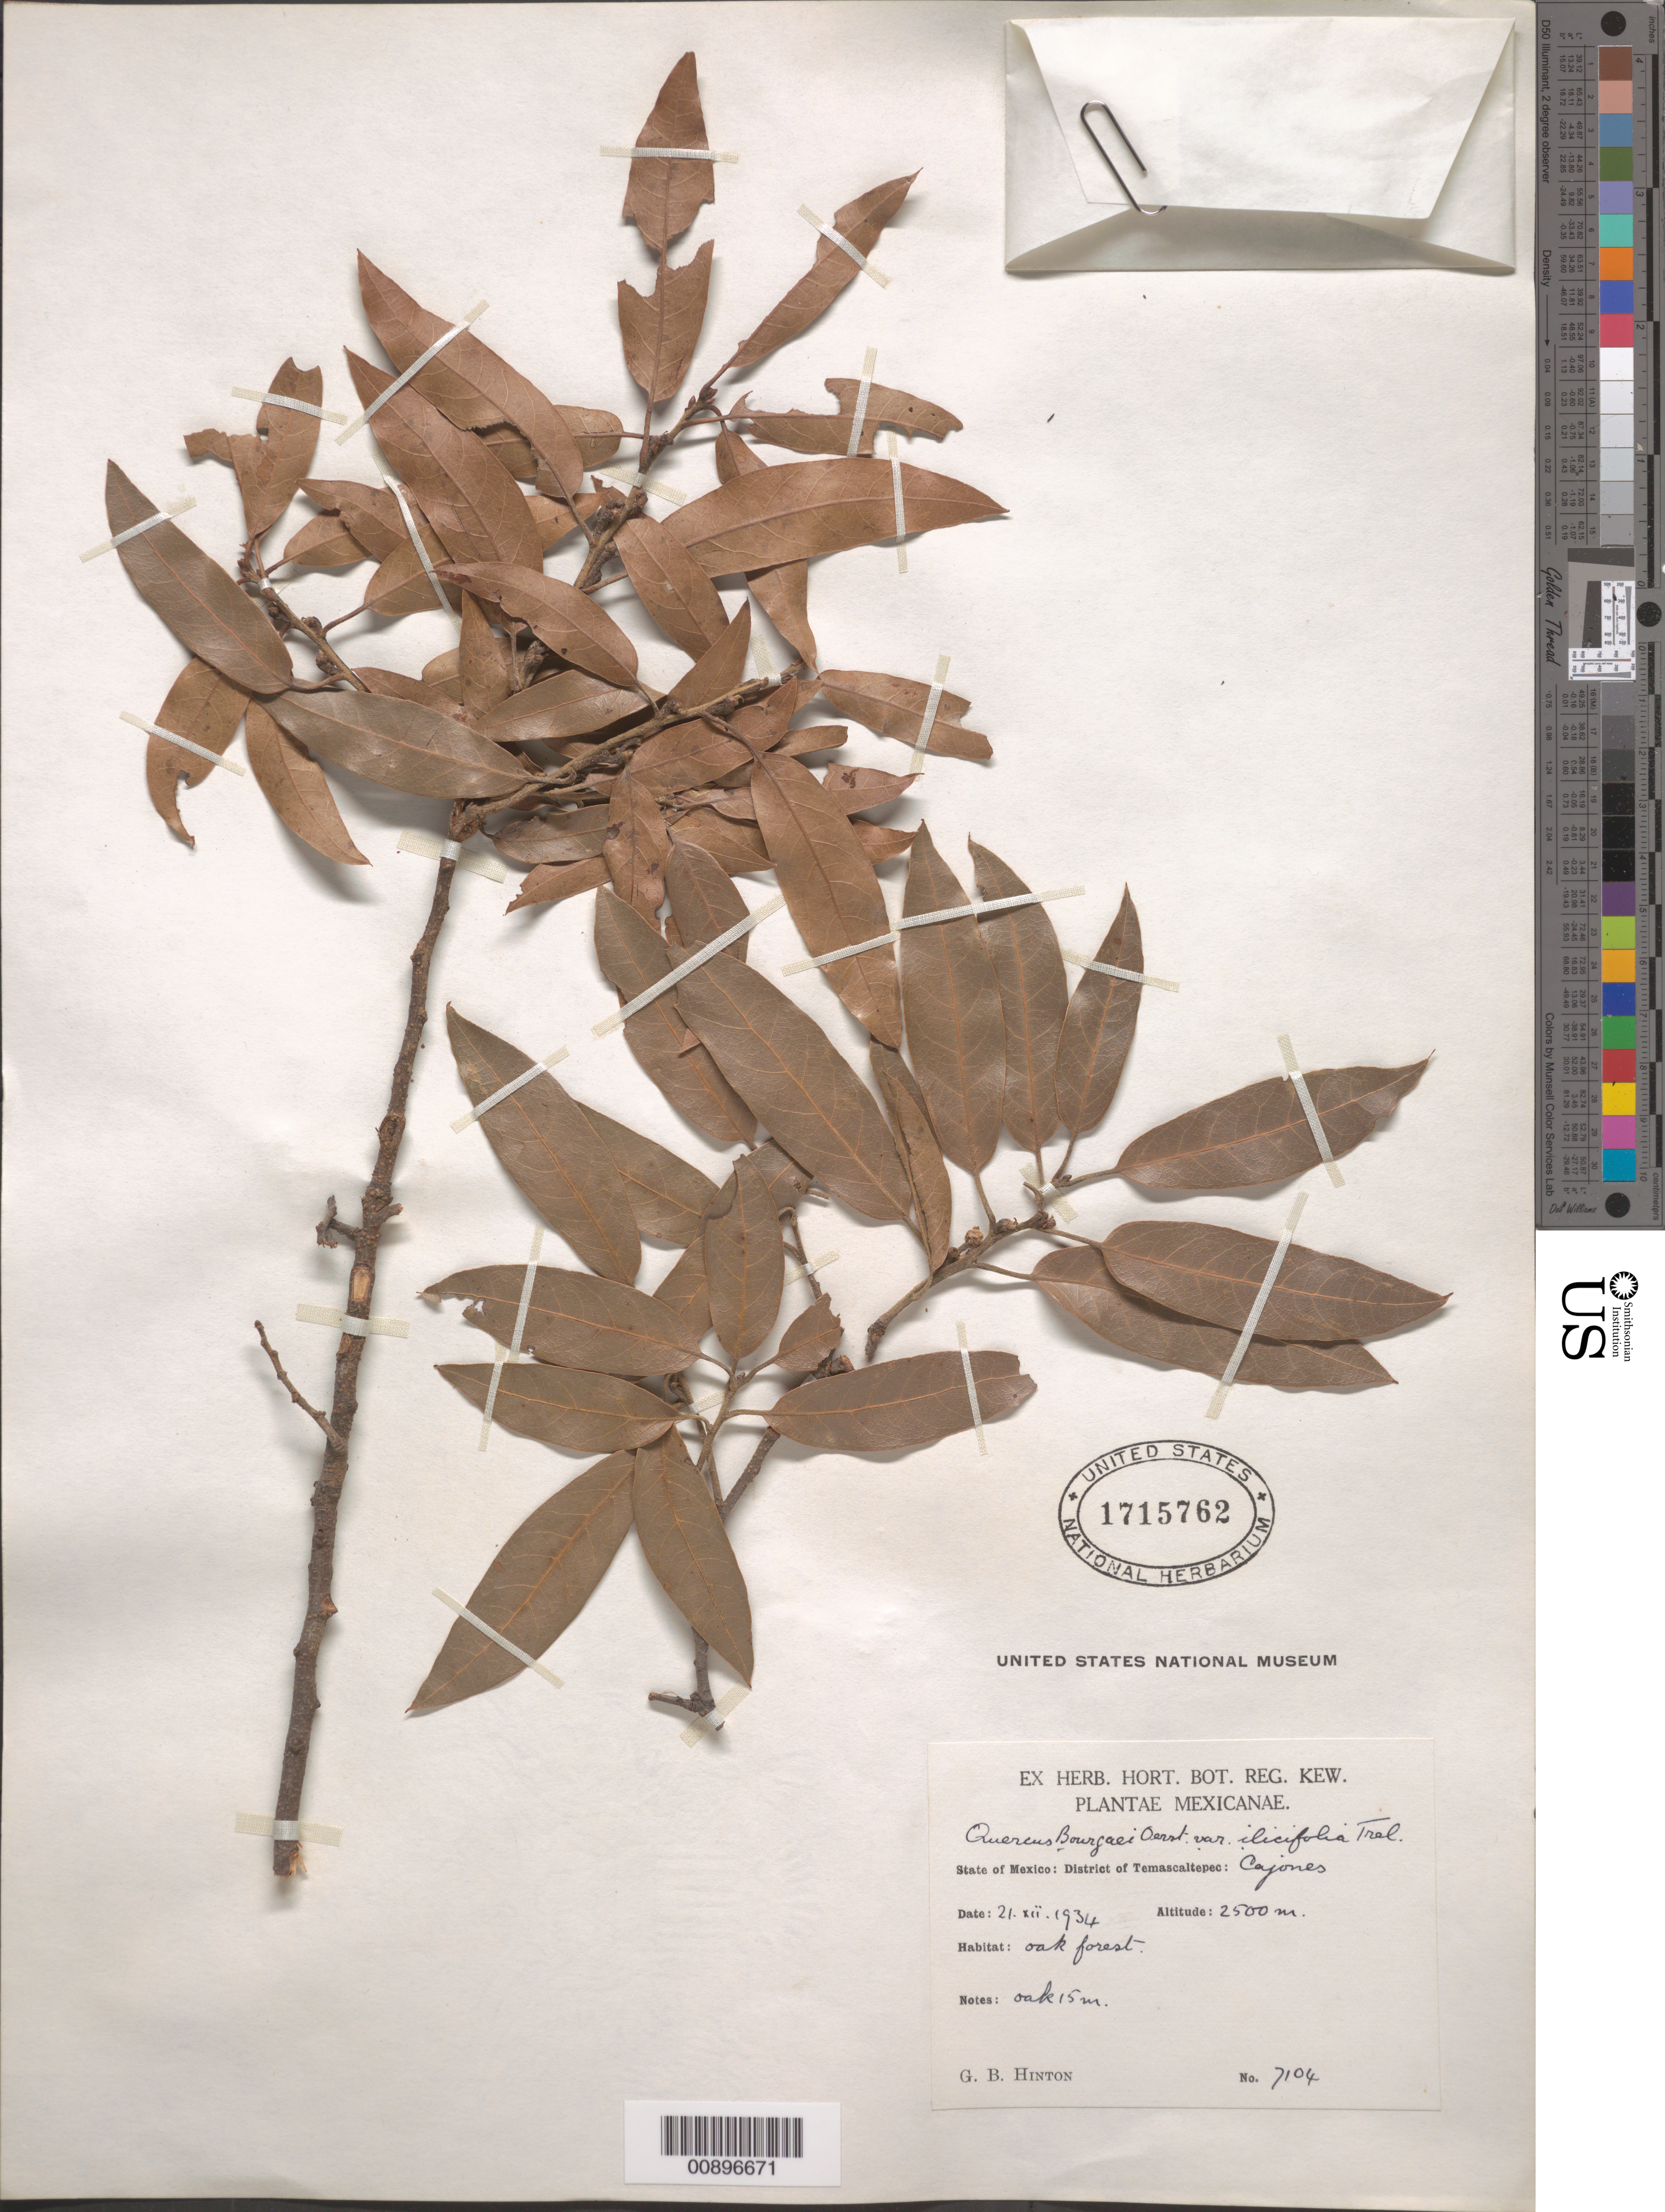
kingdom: Plantae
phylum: Tracheophyta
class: Magnoliopsida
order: Fagales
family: Fagaceae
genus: Quercus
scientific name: Quercus bourgaei var. ilicifolia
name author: Trel.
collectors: G. B. Hinton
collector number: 7104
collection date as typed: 21 Dec 1934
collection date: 1934-12-21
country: Mexico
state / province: México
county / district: Temascaltepec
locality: State of México: District of Temascaltepec: Cajones.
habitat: Oak forest.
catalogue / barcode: US 1715762